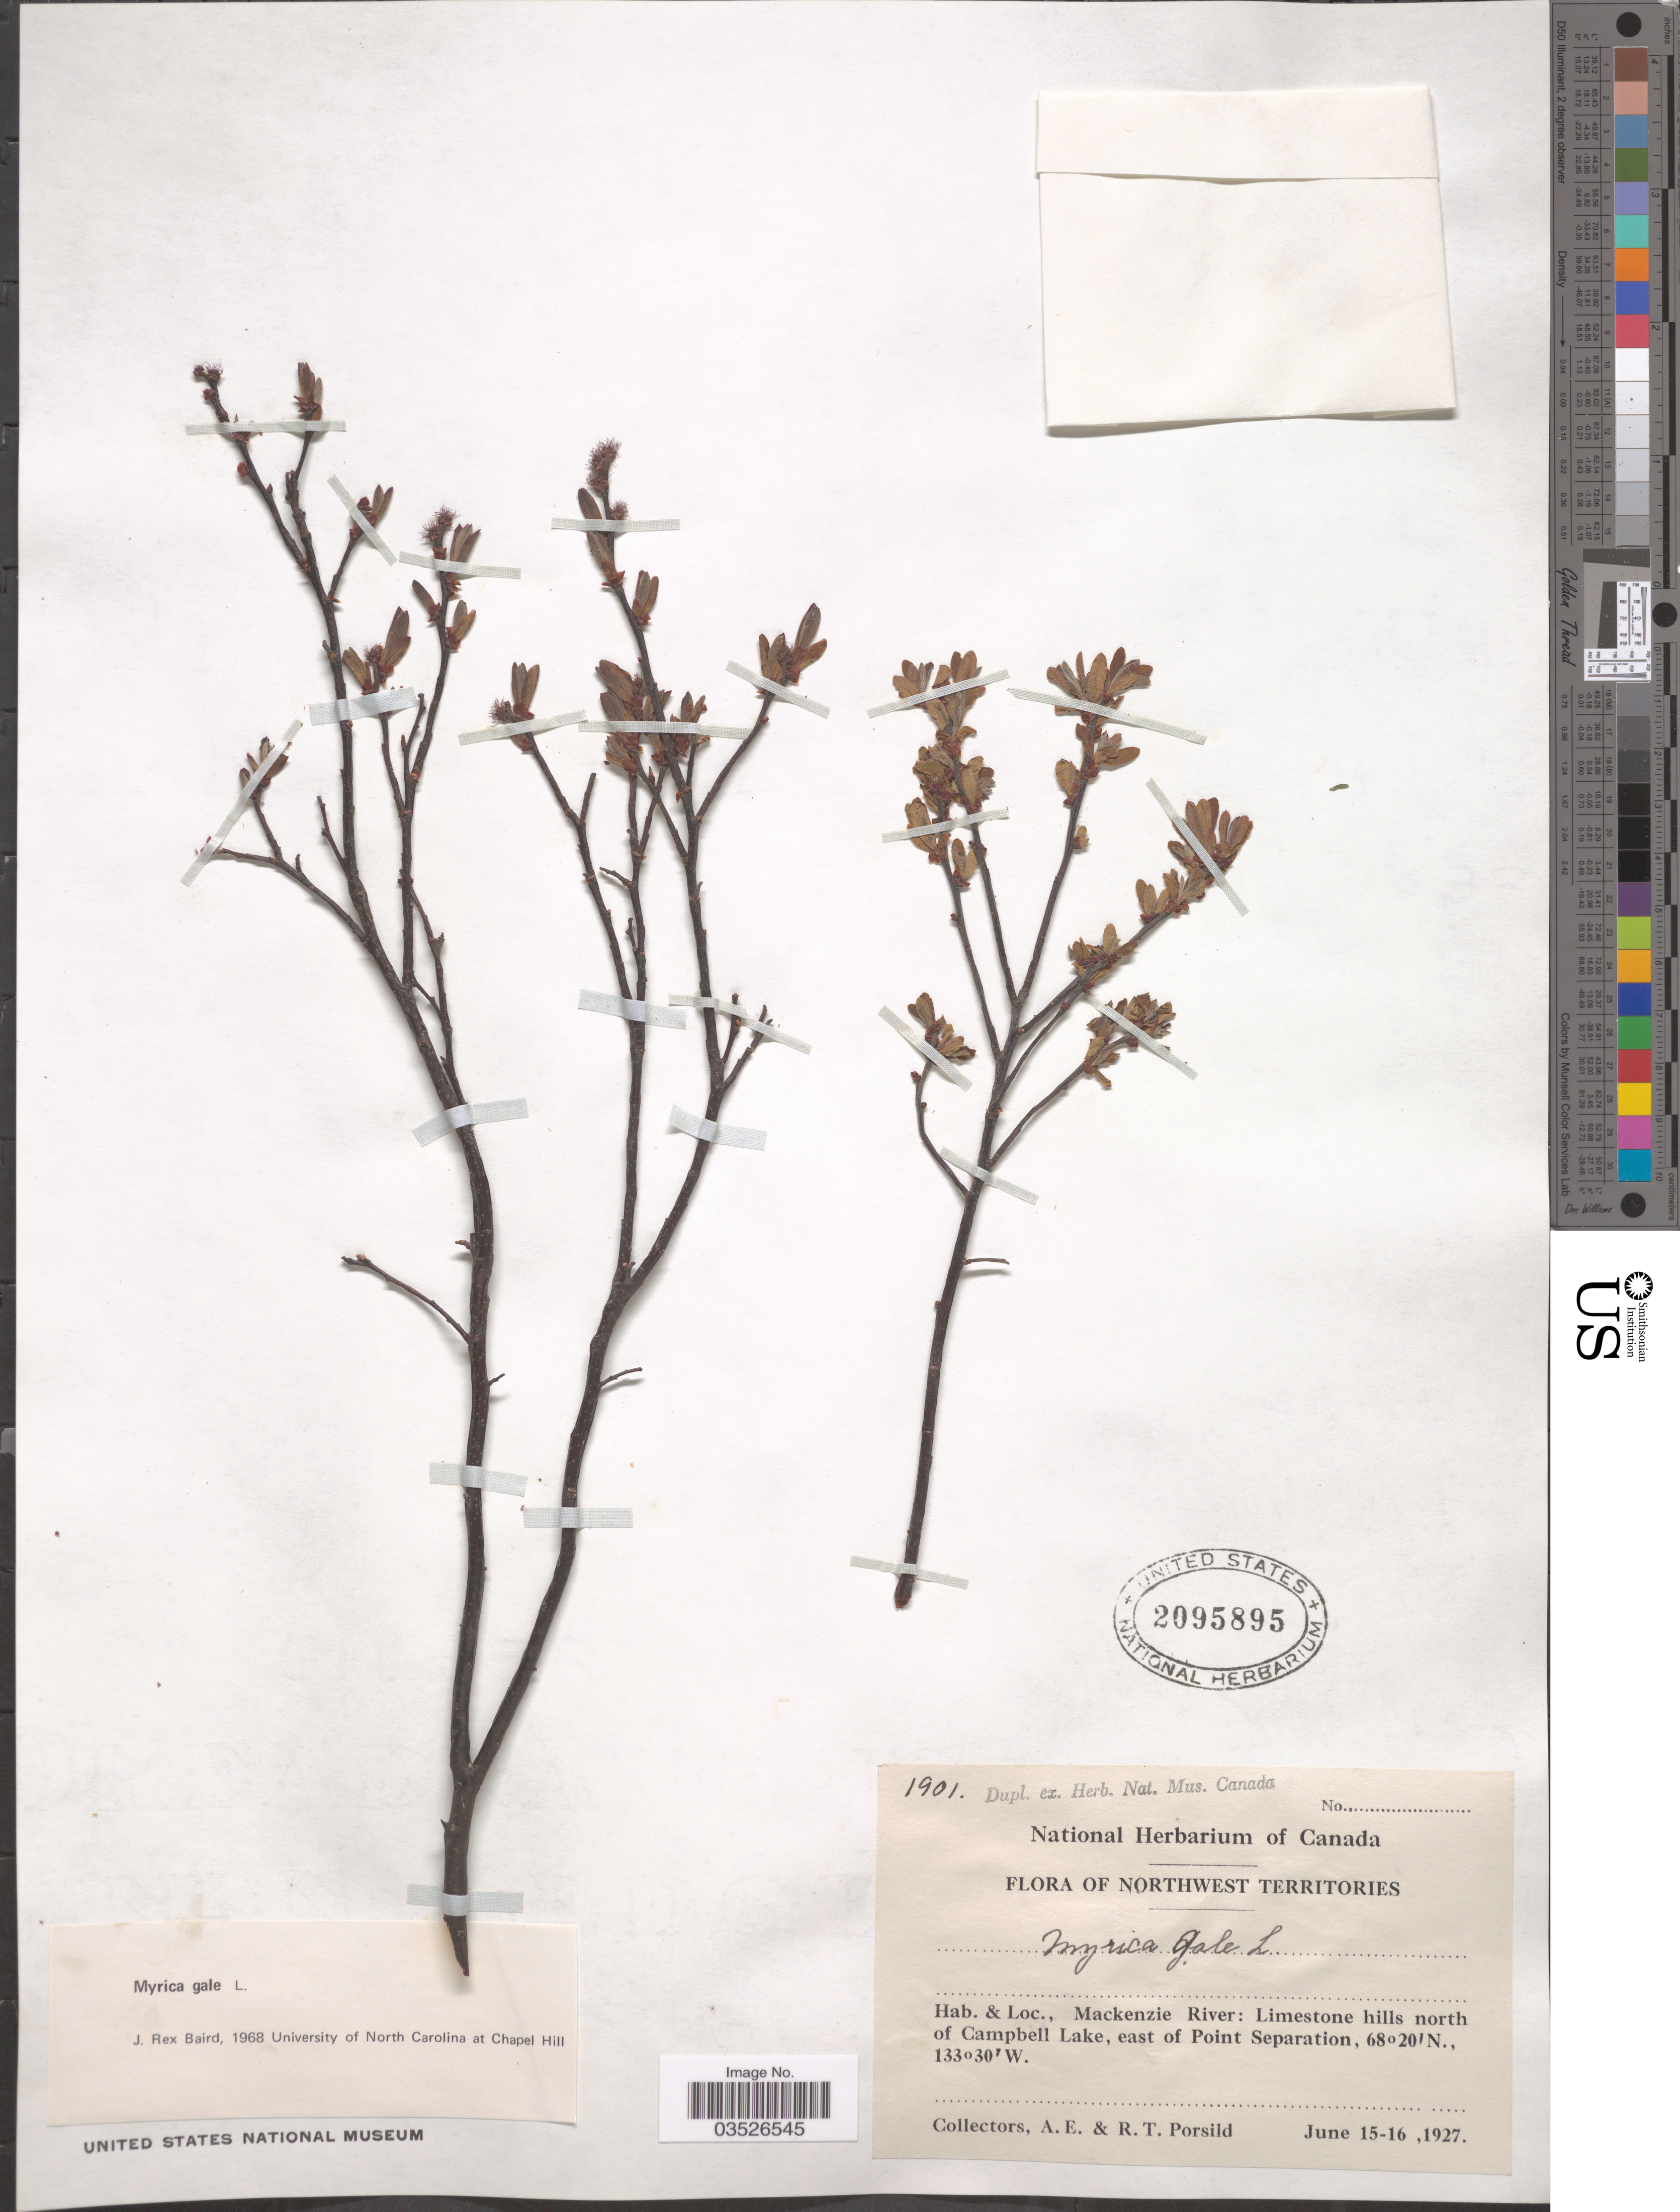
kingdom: Plantae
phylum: Tracheophyta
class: Magnoliopsida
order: Fagales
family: Myricaceae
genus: Myrica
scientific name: Myrica gale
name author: L.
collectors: A. E. Porsild & R. T. Porsild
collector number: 1901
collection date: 1927-06-15/1927-06-16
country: Canada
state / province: Northwest Territories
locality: Mackenzie River: Limestone hills north of Campbell Lake, east of Point Separation.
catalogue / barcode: US 2095895